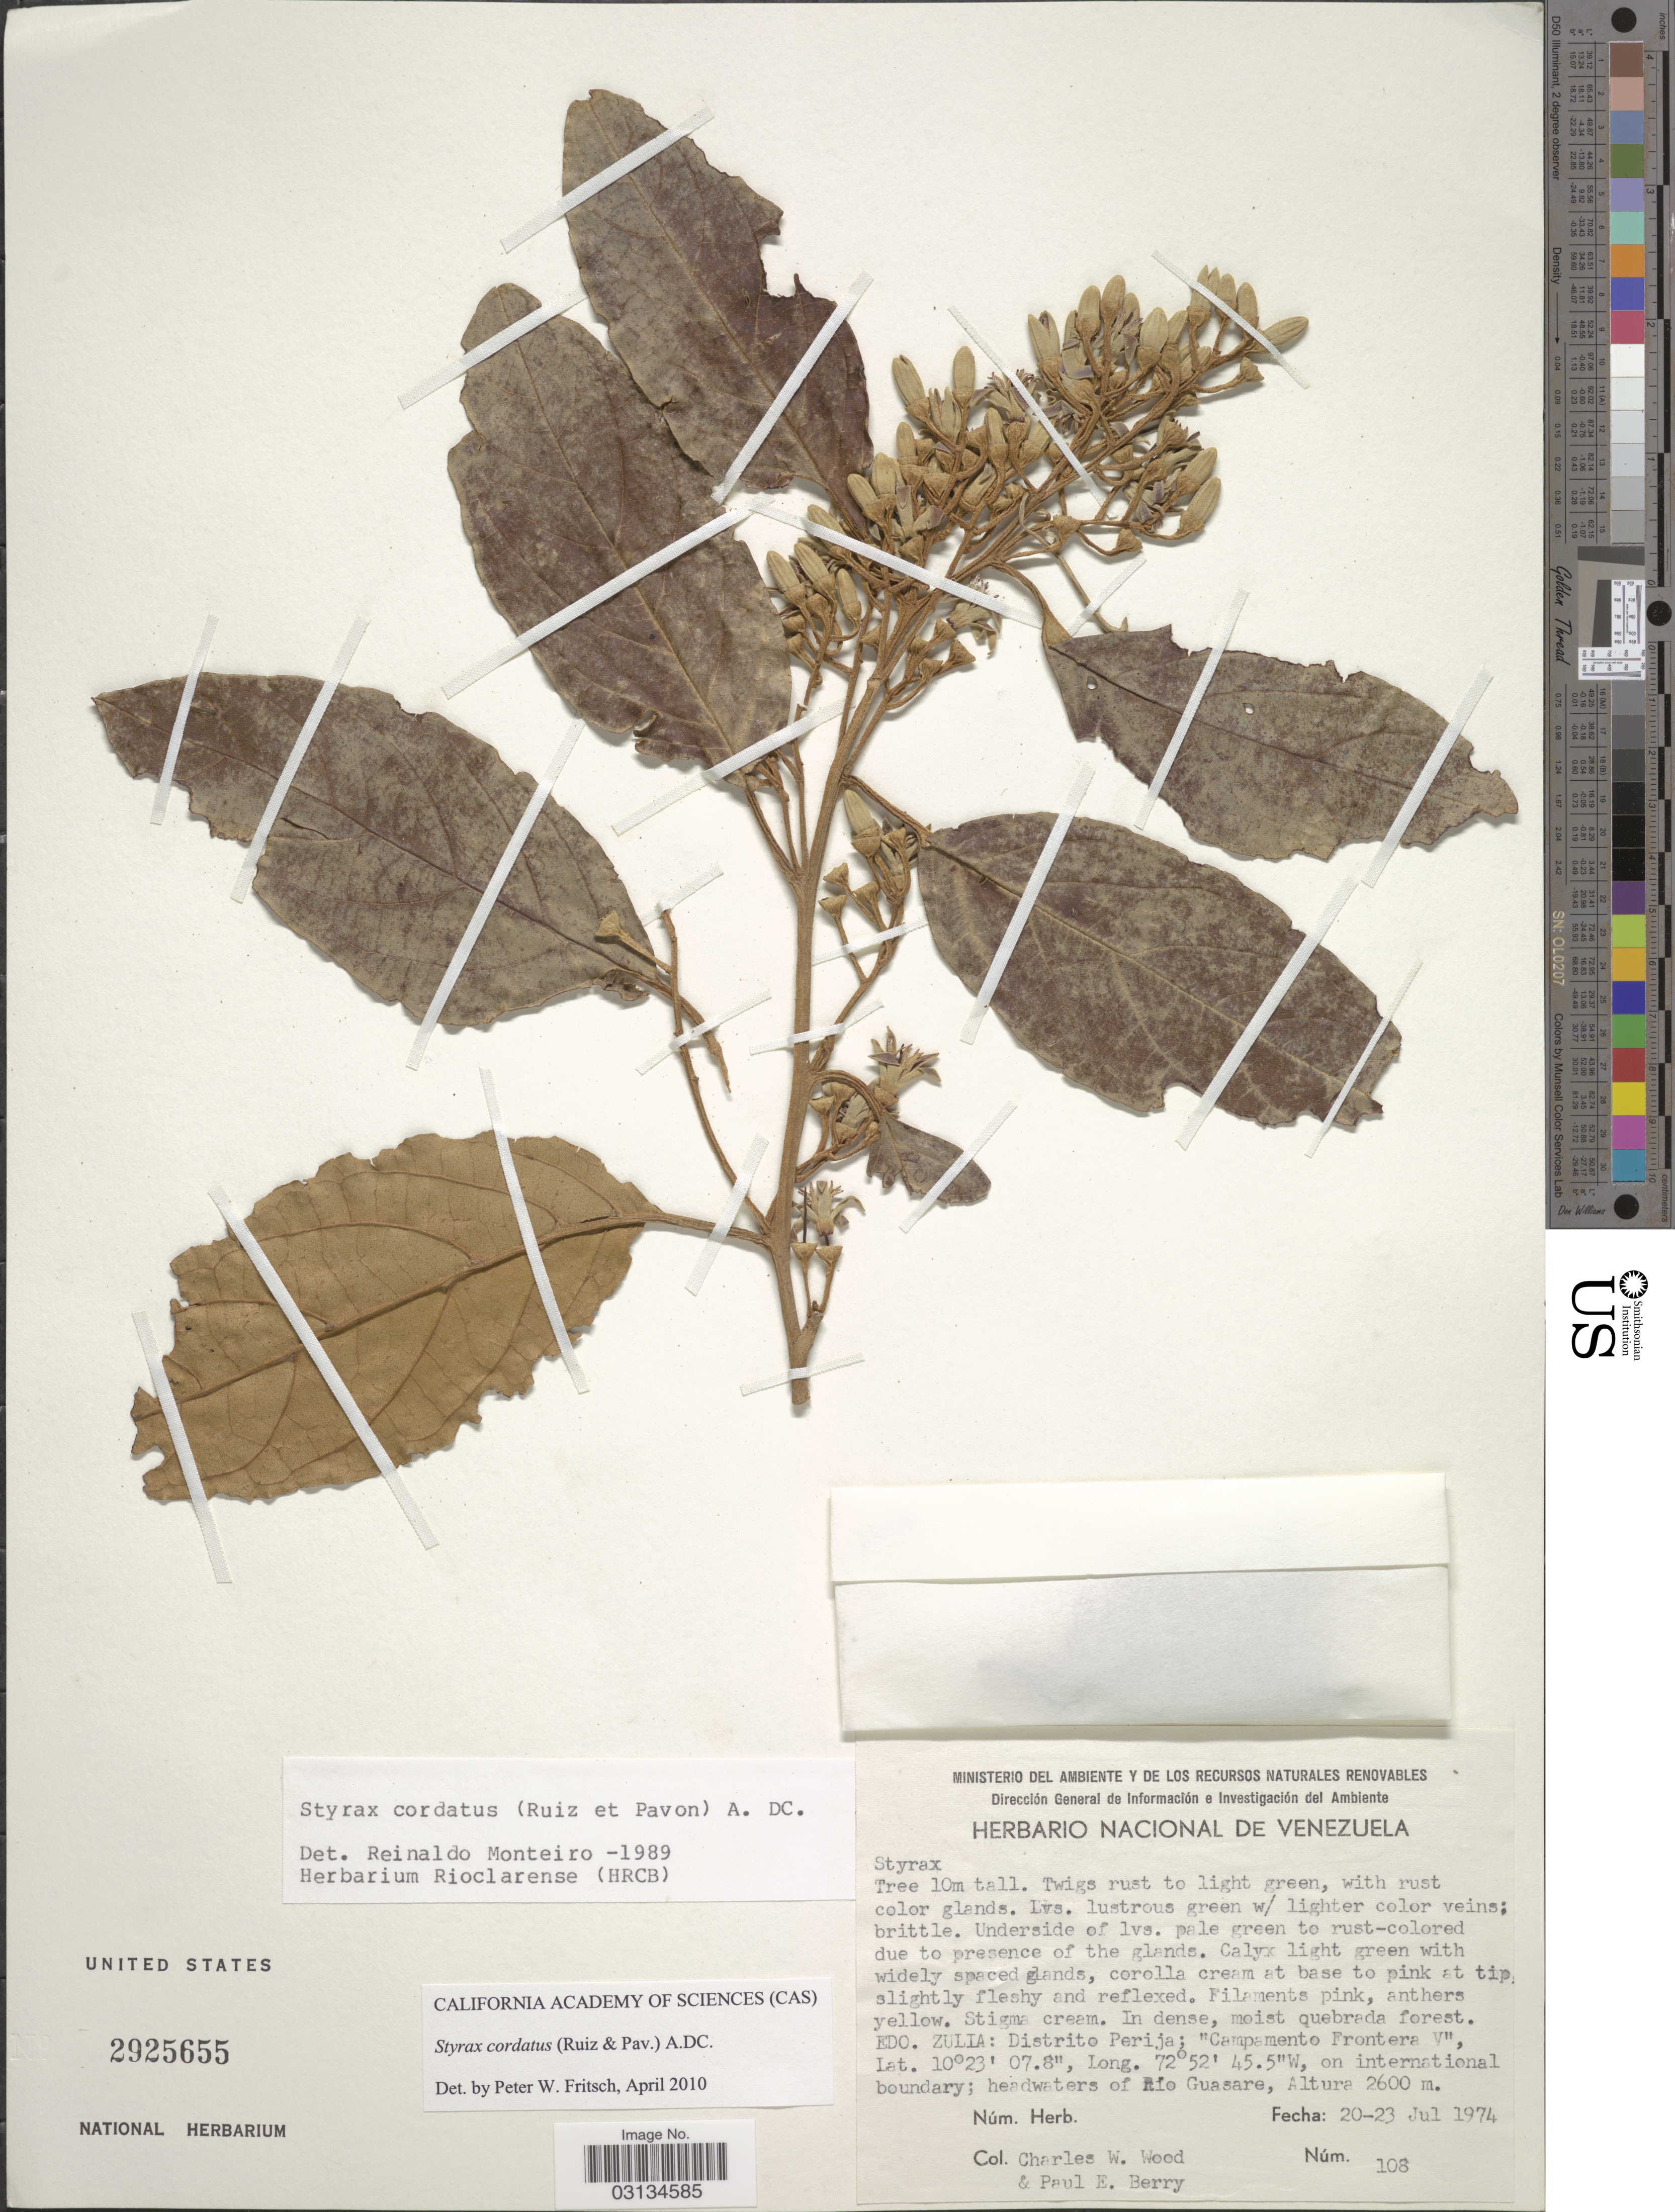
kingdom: Plantae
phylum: Tracheophyta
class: Magnoliopsida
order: Ericales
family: Styracaceae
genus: Styrax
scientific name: Styrax cordatus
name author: (Ruiz & Pav.) A. DC.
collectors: C. Wood & P. E. Berry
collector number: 108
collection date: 1974-07-20/1974-07-23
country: Venezuela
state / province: Zulia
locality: Distrito Perija; "Campamento Frontera V", on international boundary; headwaters of Río Guasare.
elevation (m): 2600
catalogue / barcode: US 2925655